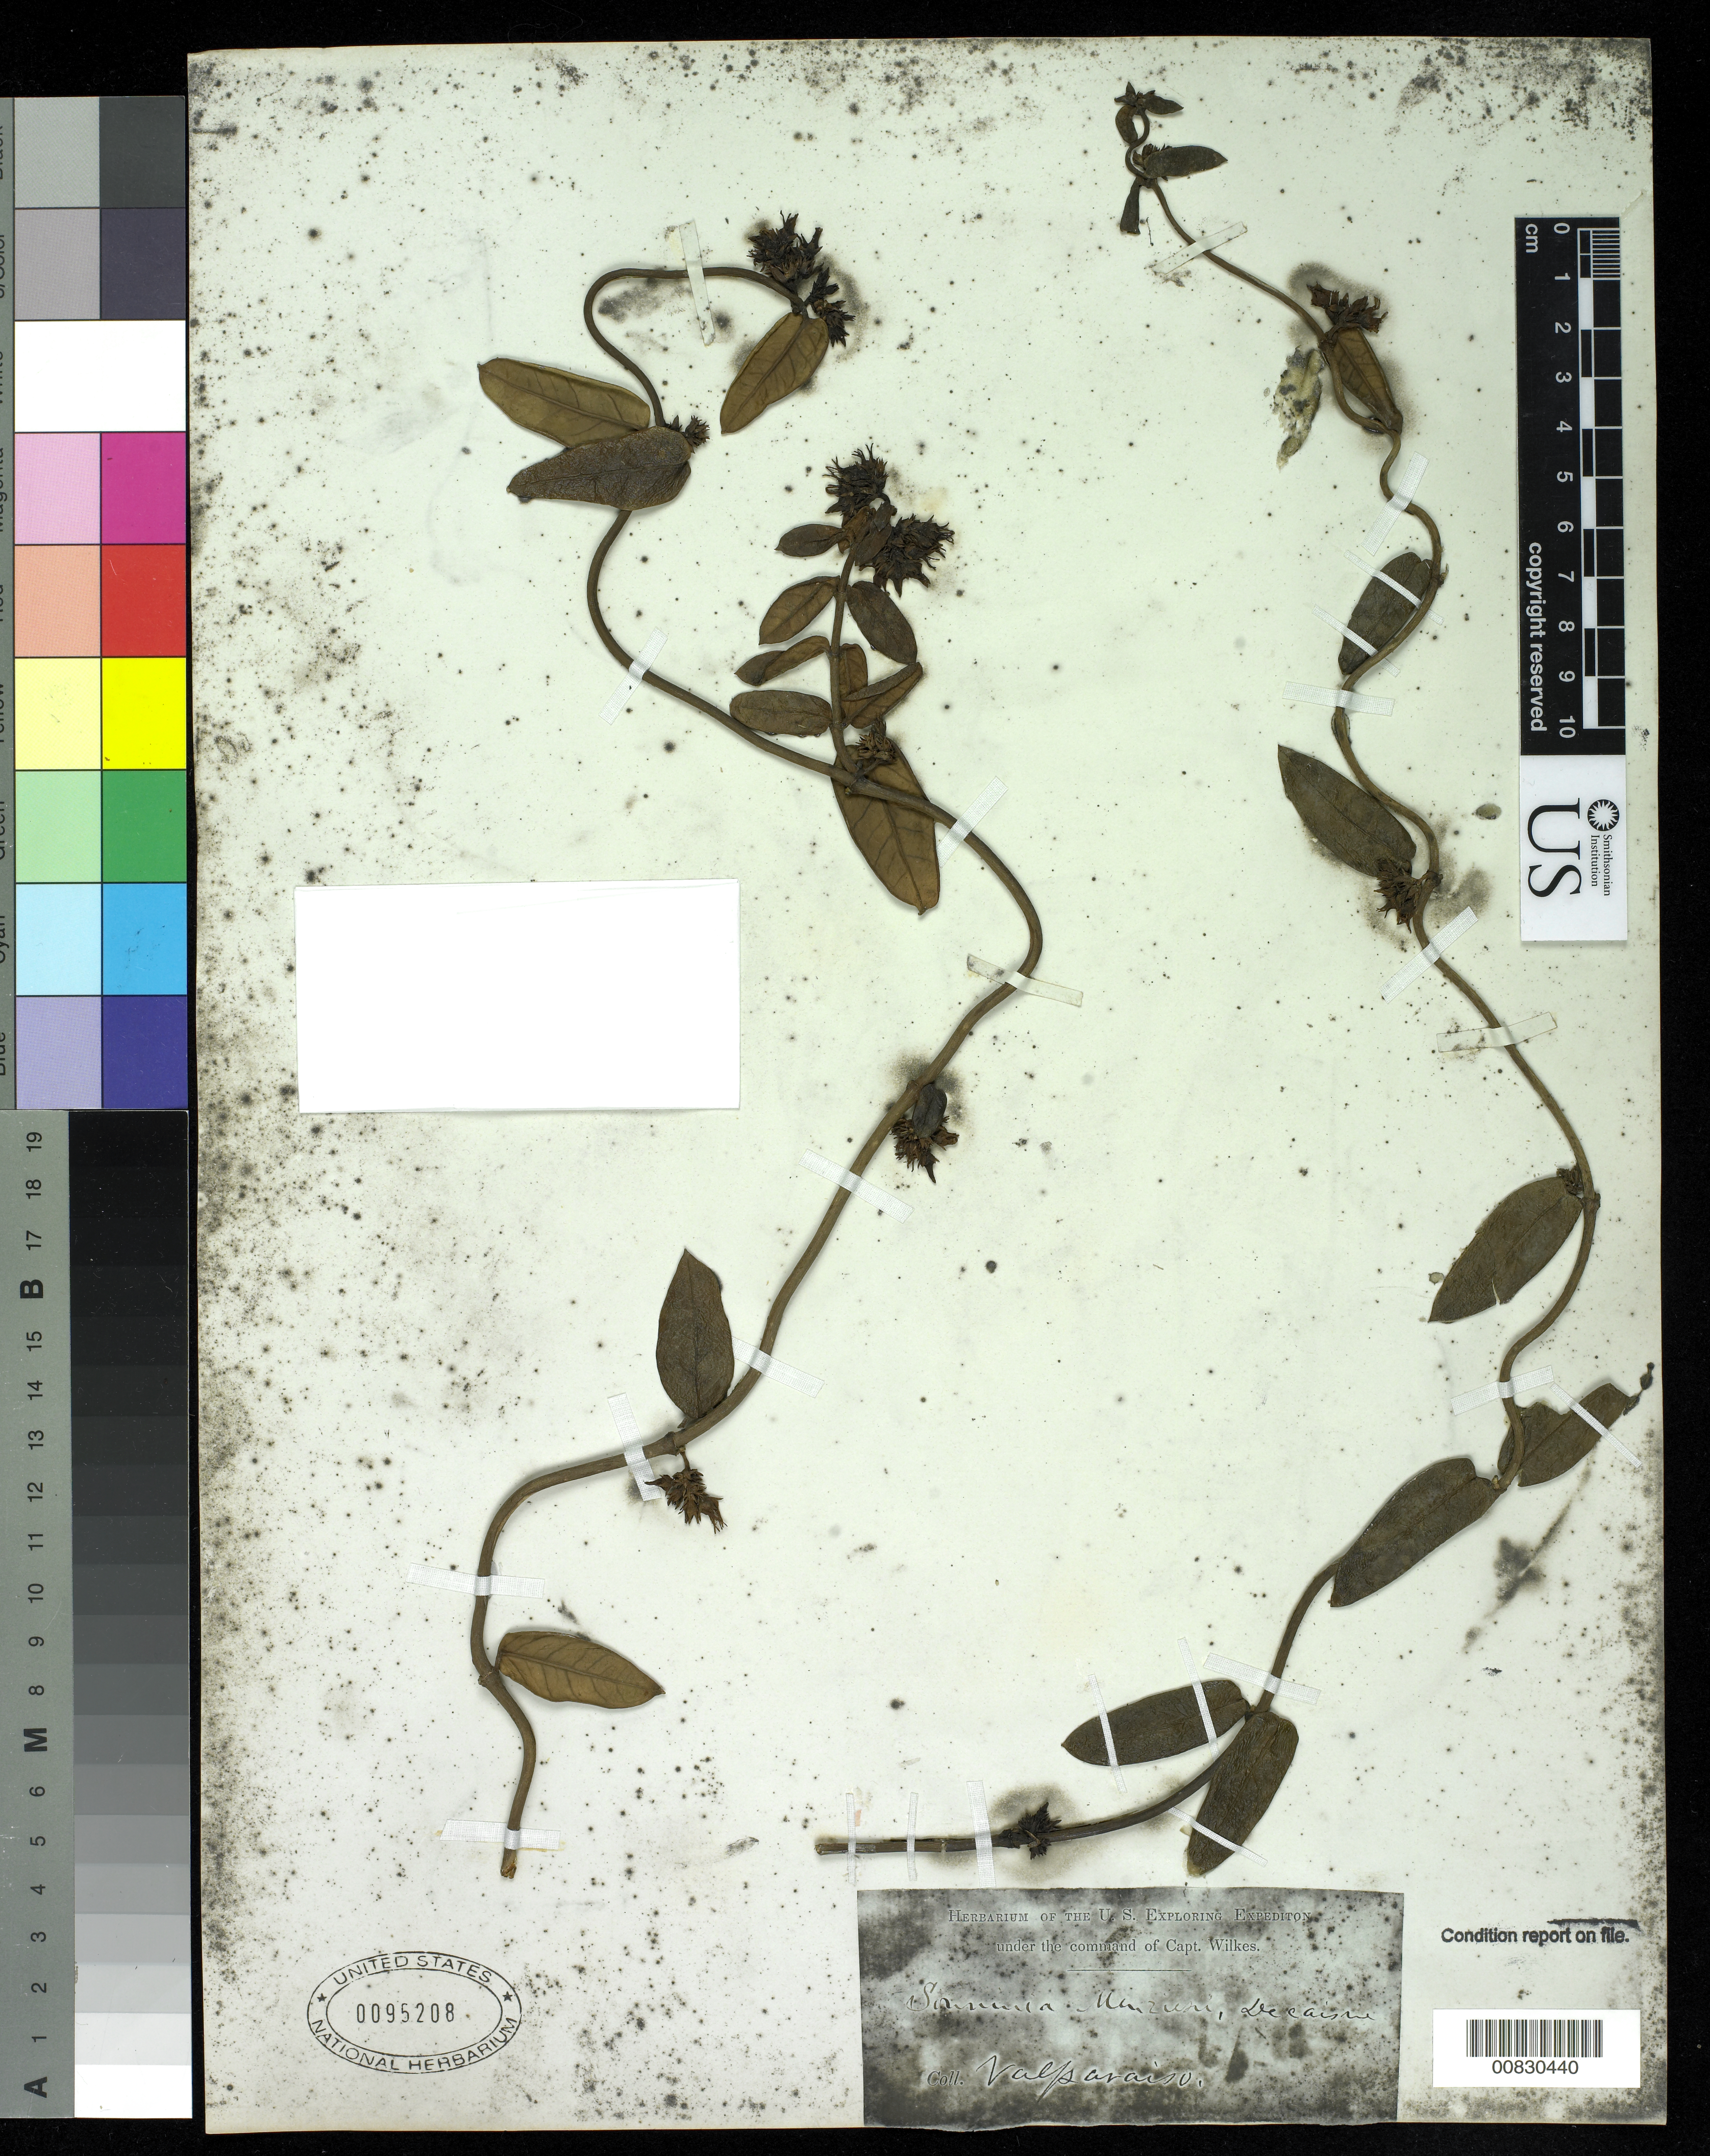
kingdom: Plantae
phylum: Tracheophyta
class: Magnoliopsida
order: Gentianales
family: Apocynaceae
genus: Diplolepis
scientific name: Diplolepis menziesii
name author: Schult.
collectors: Wilkes Explor. Exped.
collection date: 1838/1842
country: Chile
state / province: Valparaíso (V)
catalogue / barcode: US 95208